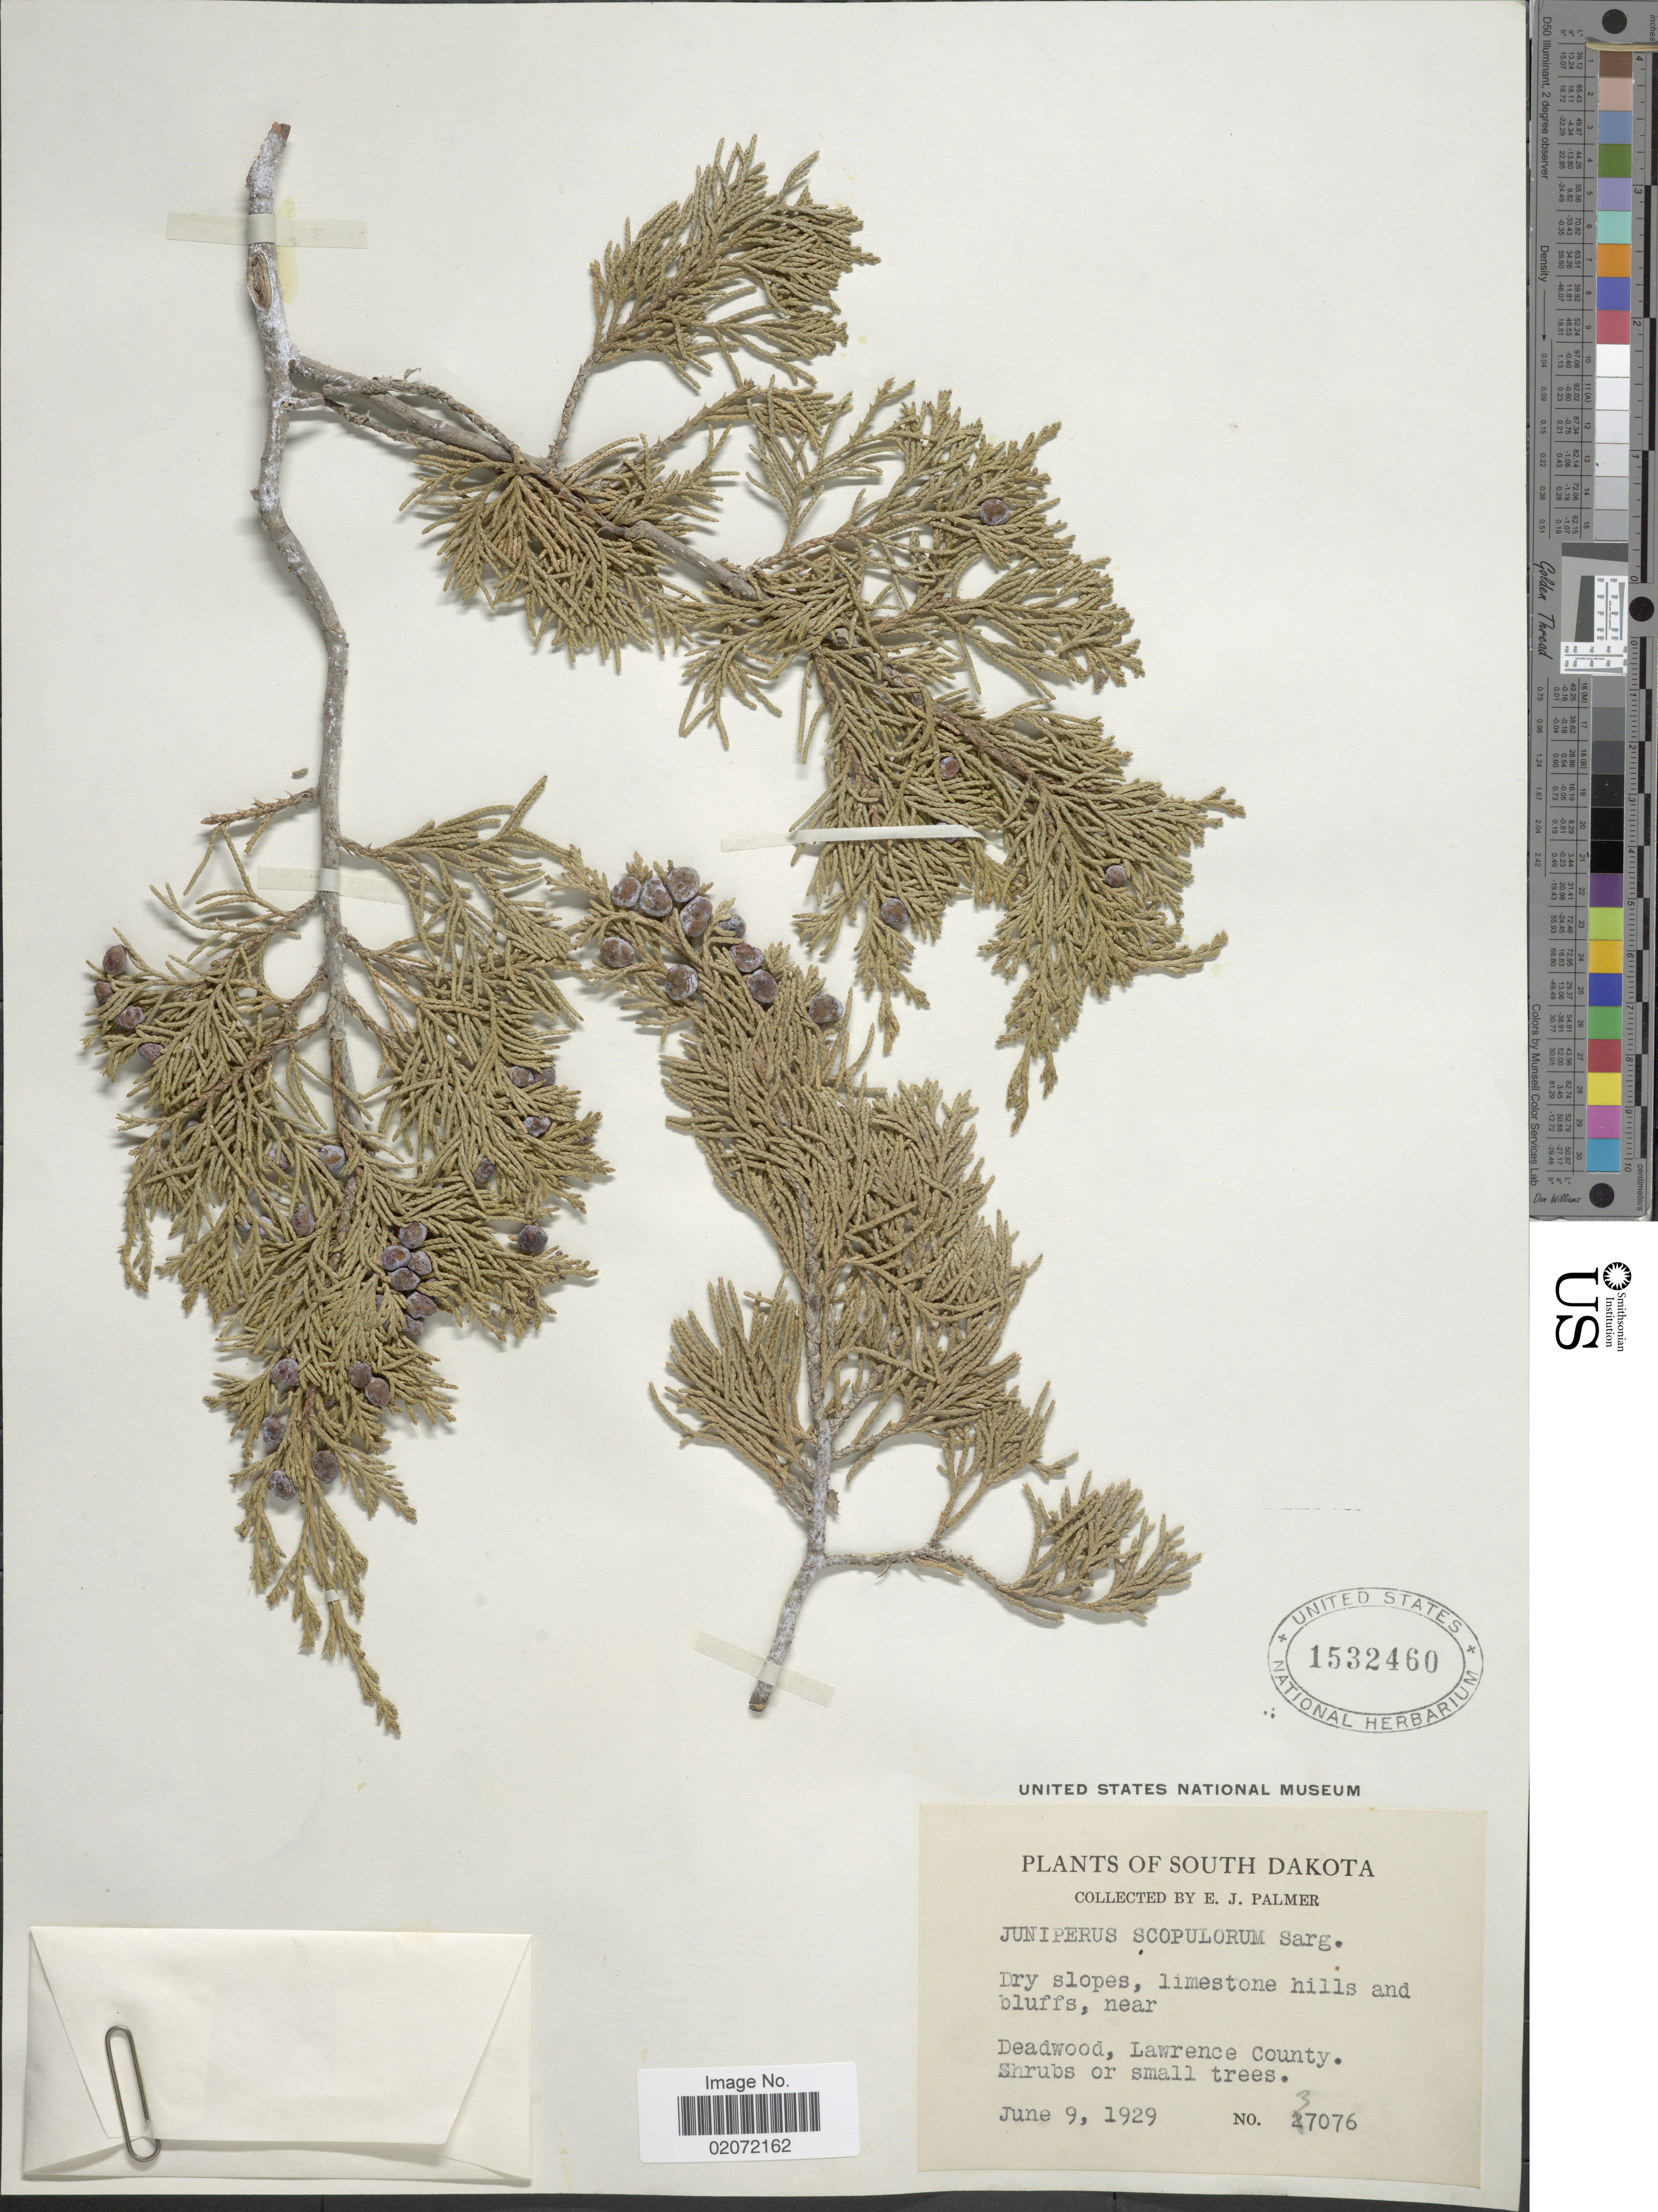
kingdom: Plantae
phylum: Tracheophyta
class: Pinopsida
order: Pinales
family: Cupressaceae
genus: Juniperus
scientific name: Juniperus virginiana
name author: L.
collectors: E. J. Palmer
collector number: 37076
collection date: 1929-06-09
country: United States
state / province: South Dakota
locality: South Dakota. Deadwood, Lawrence County.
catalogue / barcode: US 1532460